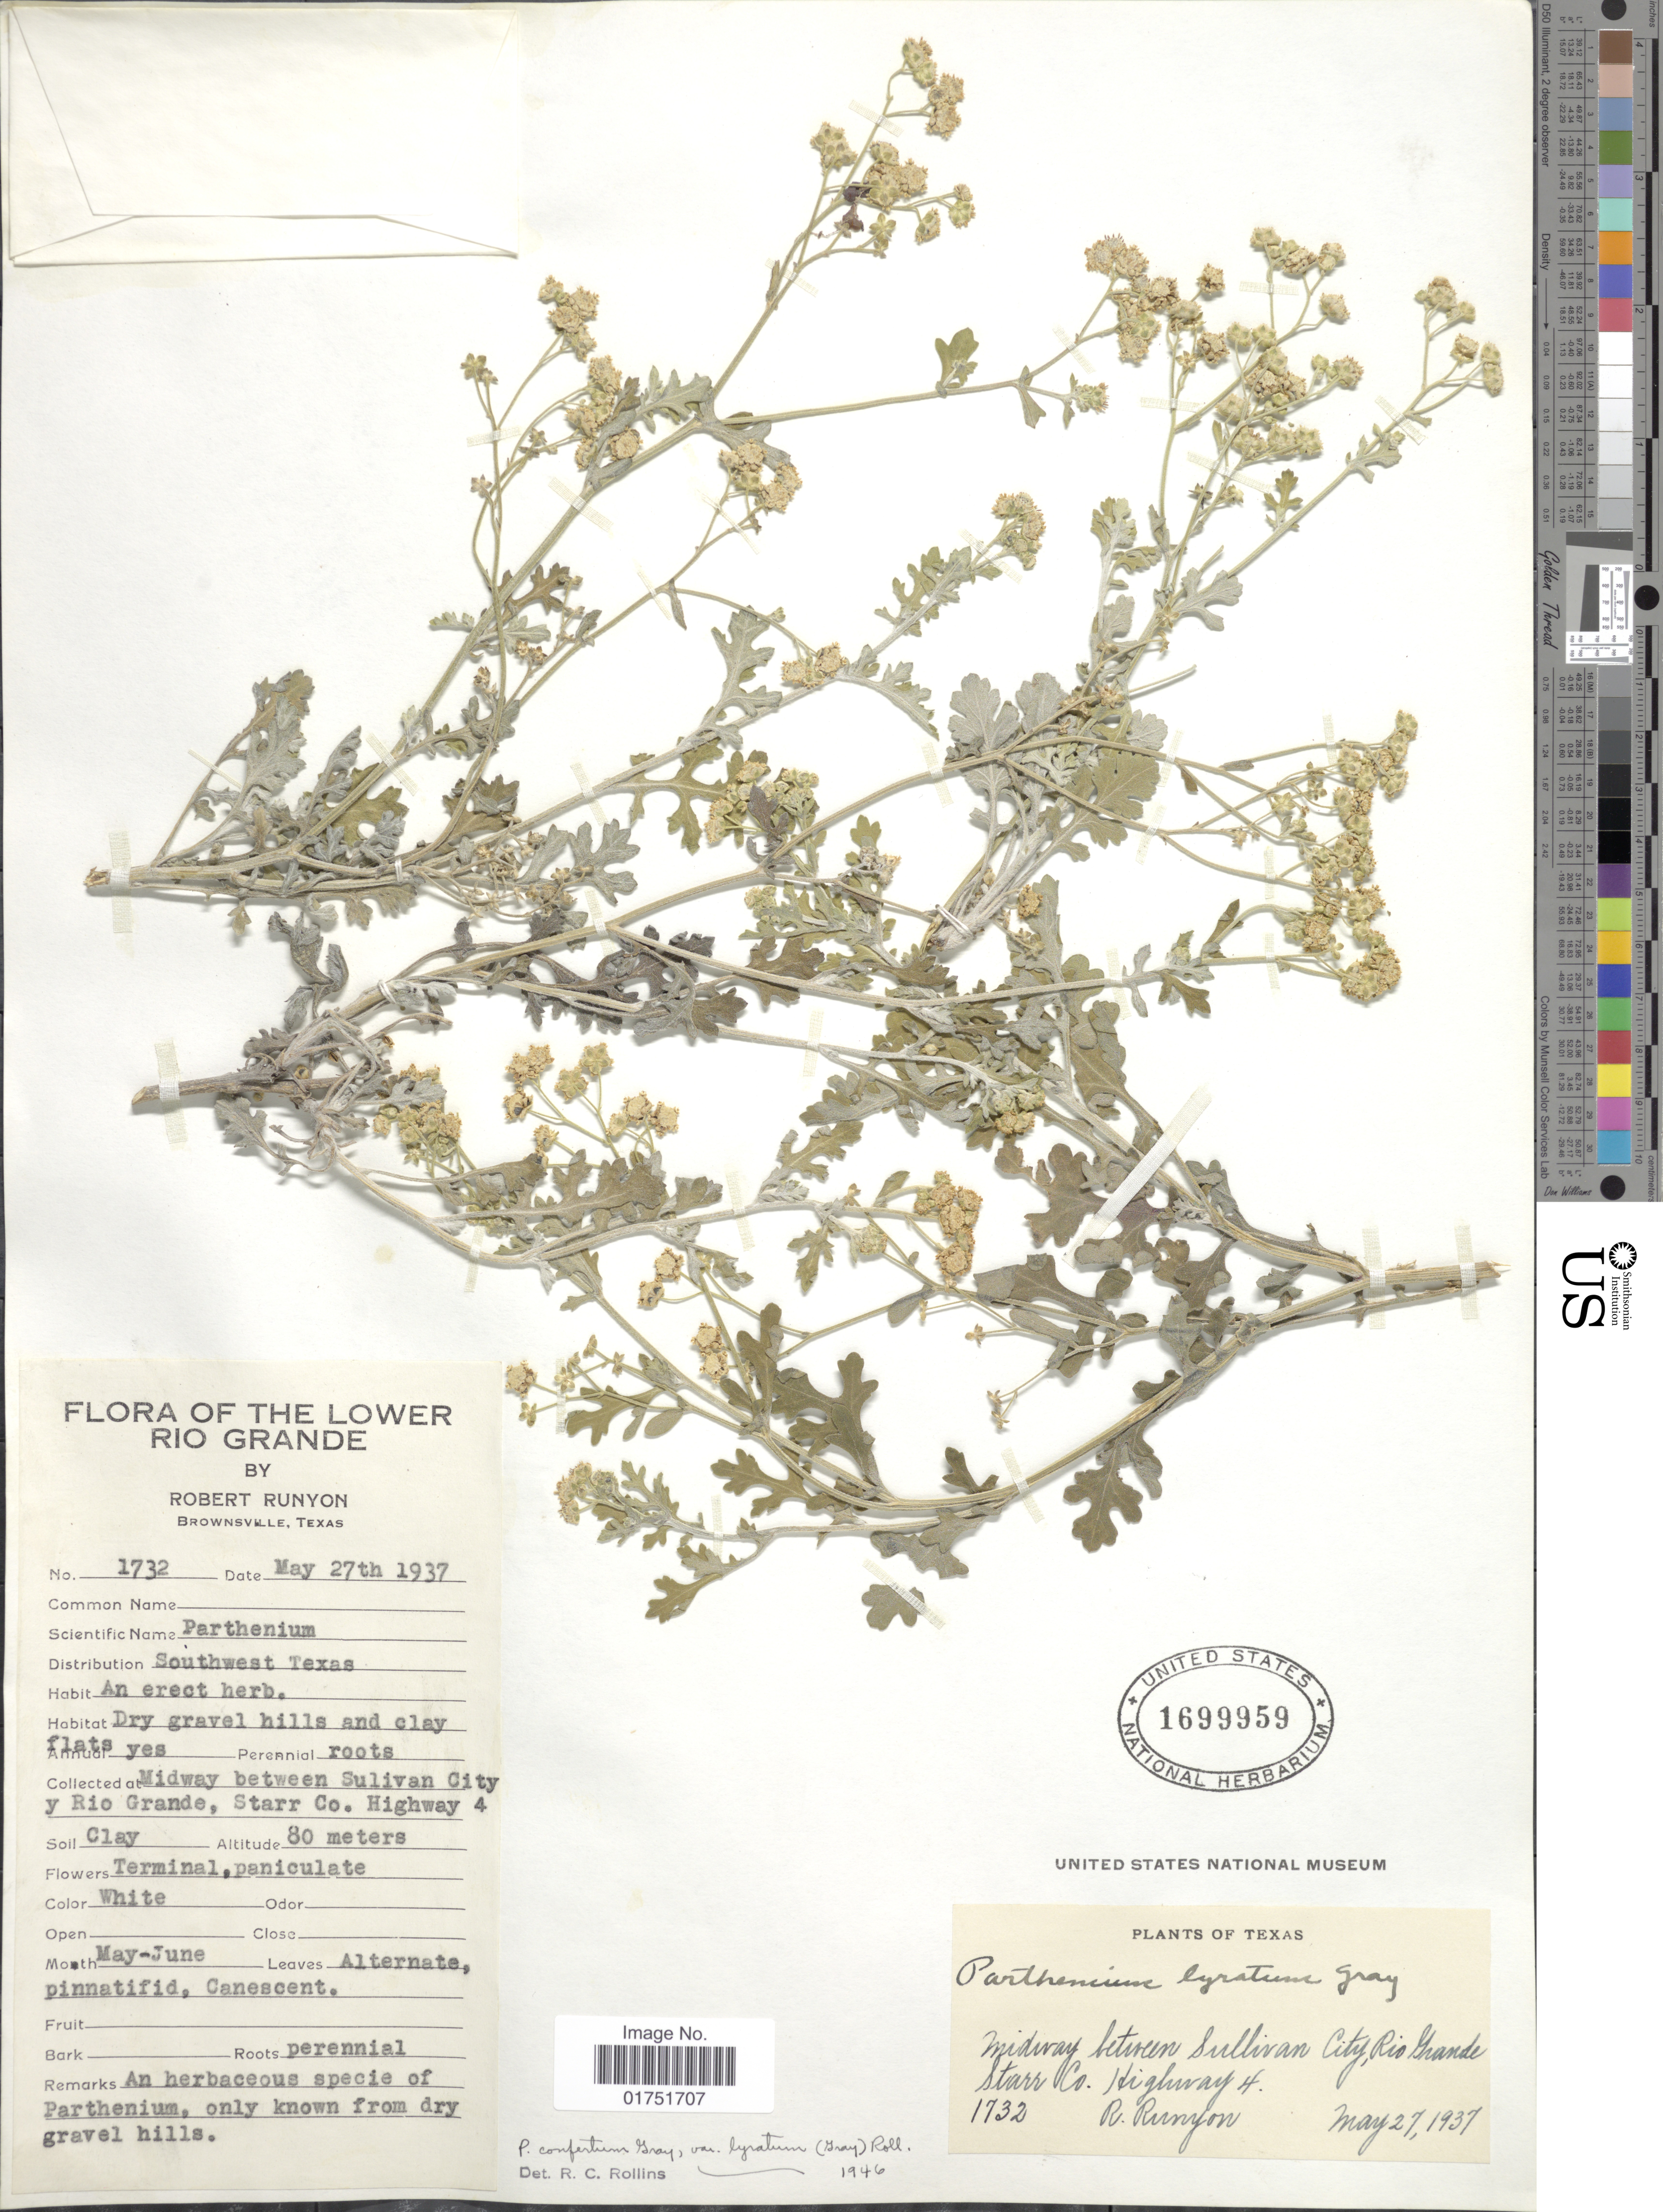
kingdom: Plantae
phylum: Tracheophyta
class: Magnoliopsida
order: Asterales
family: Asteraceae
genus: Parthenium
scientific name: Parthenium confertum var. lyratum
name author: (A. Gray) Rollins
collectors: R. Runyon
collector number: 1732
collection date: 1937-05-27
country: United States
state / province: Texas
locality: Midway between Sullivan City, Rio Grande, Starr Co., Highway 4, Lower Rio Grande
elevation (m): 80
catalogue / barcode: US 1699959